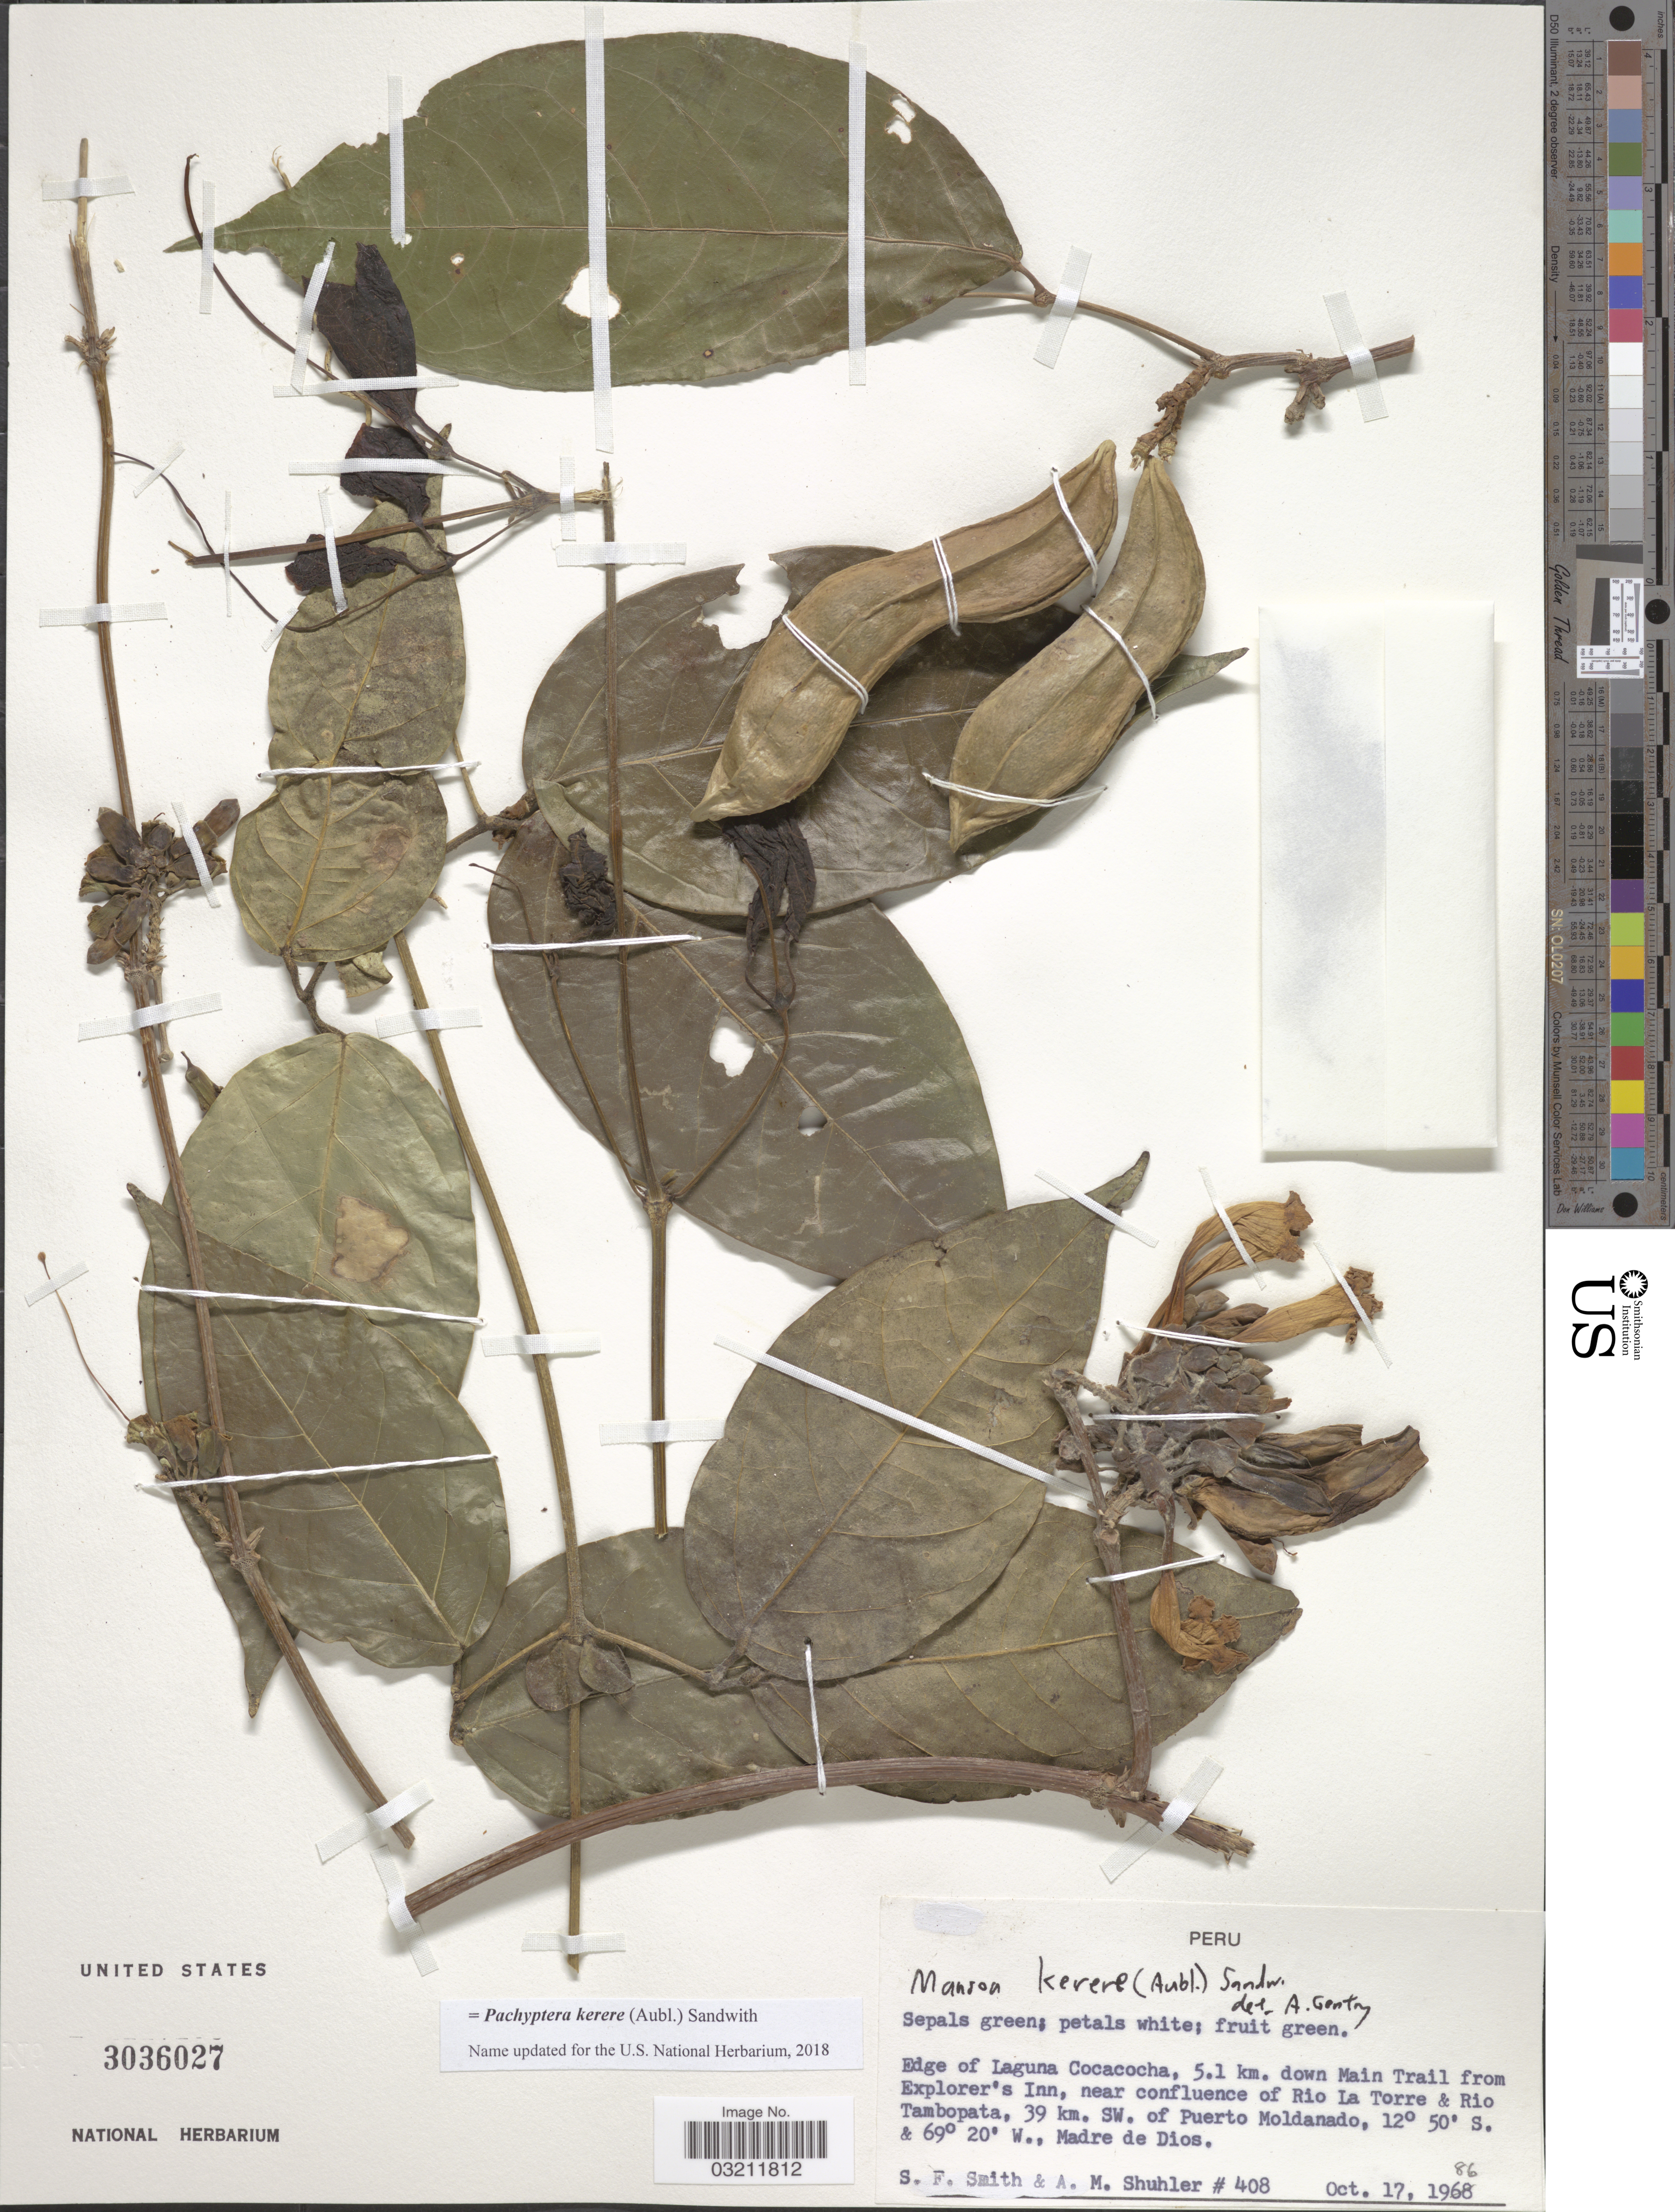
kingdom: Plantae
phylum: Tracheophyta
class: Magnoliopsida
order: Lamiales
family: Bignoniaceae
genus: Pachyptera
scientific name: Pachyptera kerere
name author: (Aubl.) Sandwith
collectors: S.F. Smith & A. Shuhler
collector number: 408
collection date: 1986-10-17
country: Peru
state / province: Madre de Dios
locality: Edge of Laguna Cocacocha, 5.1 km. down Main Trail from Explorer's Inn, near confluence of Rio La Torre & Rio Tambopata, 39 km. SW. of Puerto Moldanado.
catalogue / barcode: US 3036027